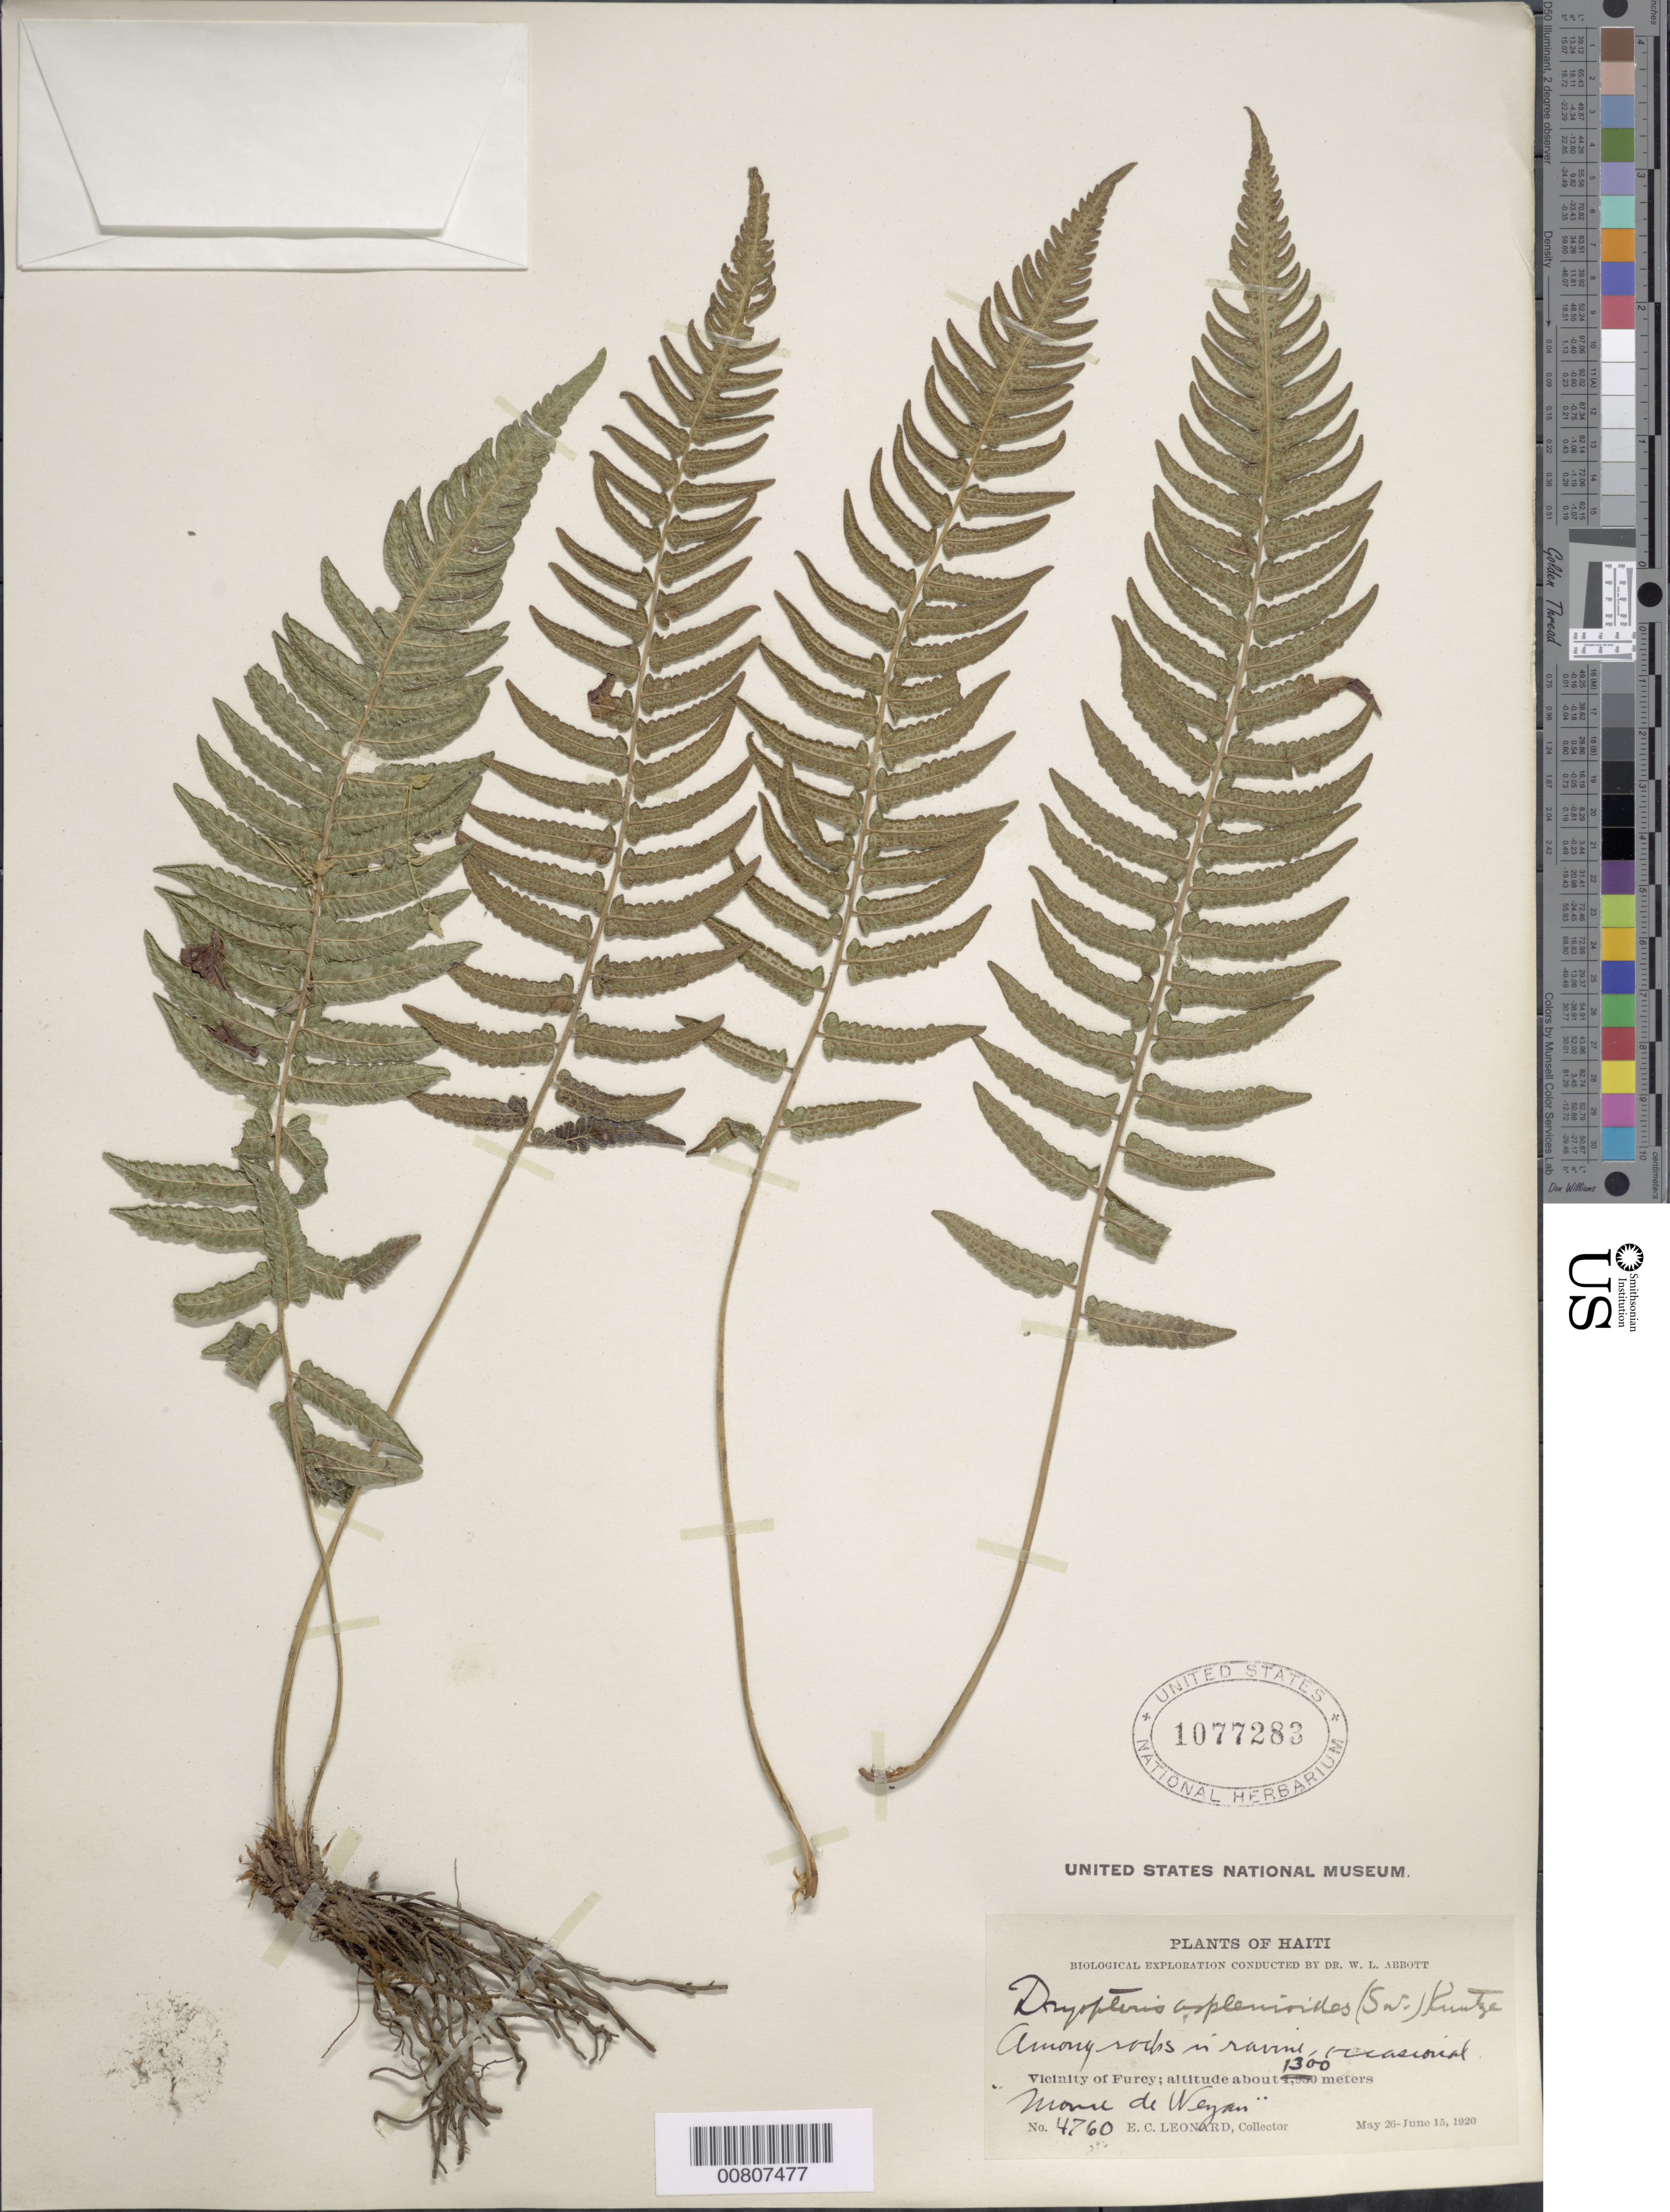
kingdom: Plantae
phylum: Tracheophyta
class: Polypodiopsida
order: Polypodiales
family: Thelypteridaceae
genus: Goniopteris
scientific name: Goniopteris retroflexa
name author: (L.) Pic. Serm.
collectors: E. C. Leonard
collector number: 4760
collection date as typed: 26 May 1920 to 15 Jun 1920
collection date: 1920-05-26/1920-06-15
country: Haiti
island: Hispaniola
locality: Furcy vicinity, Morne de Wegan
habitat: Among rocks in ravine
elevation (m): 1300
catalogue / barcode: US 1077283